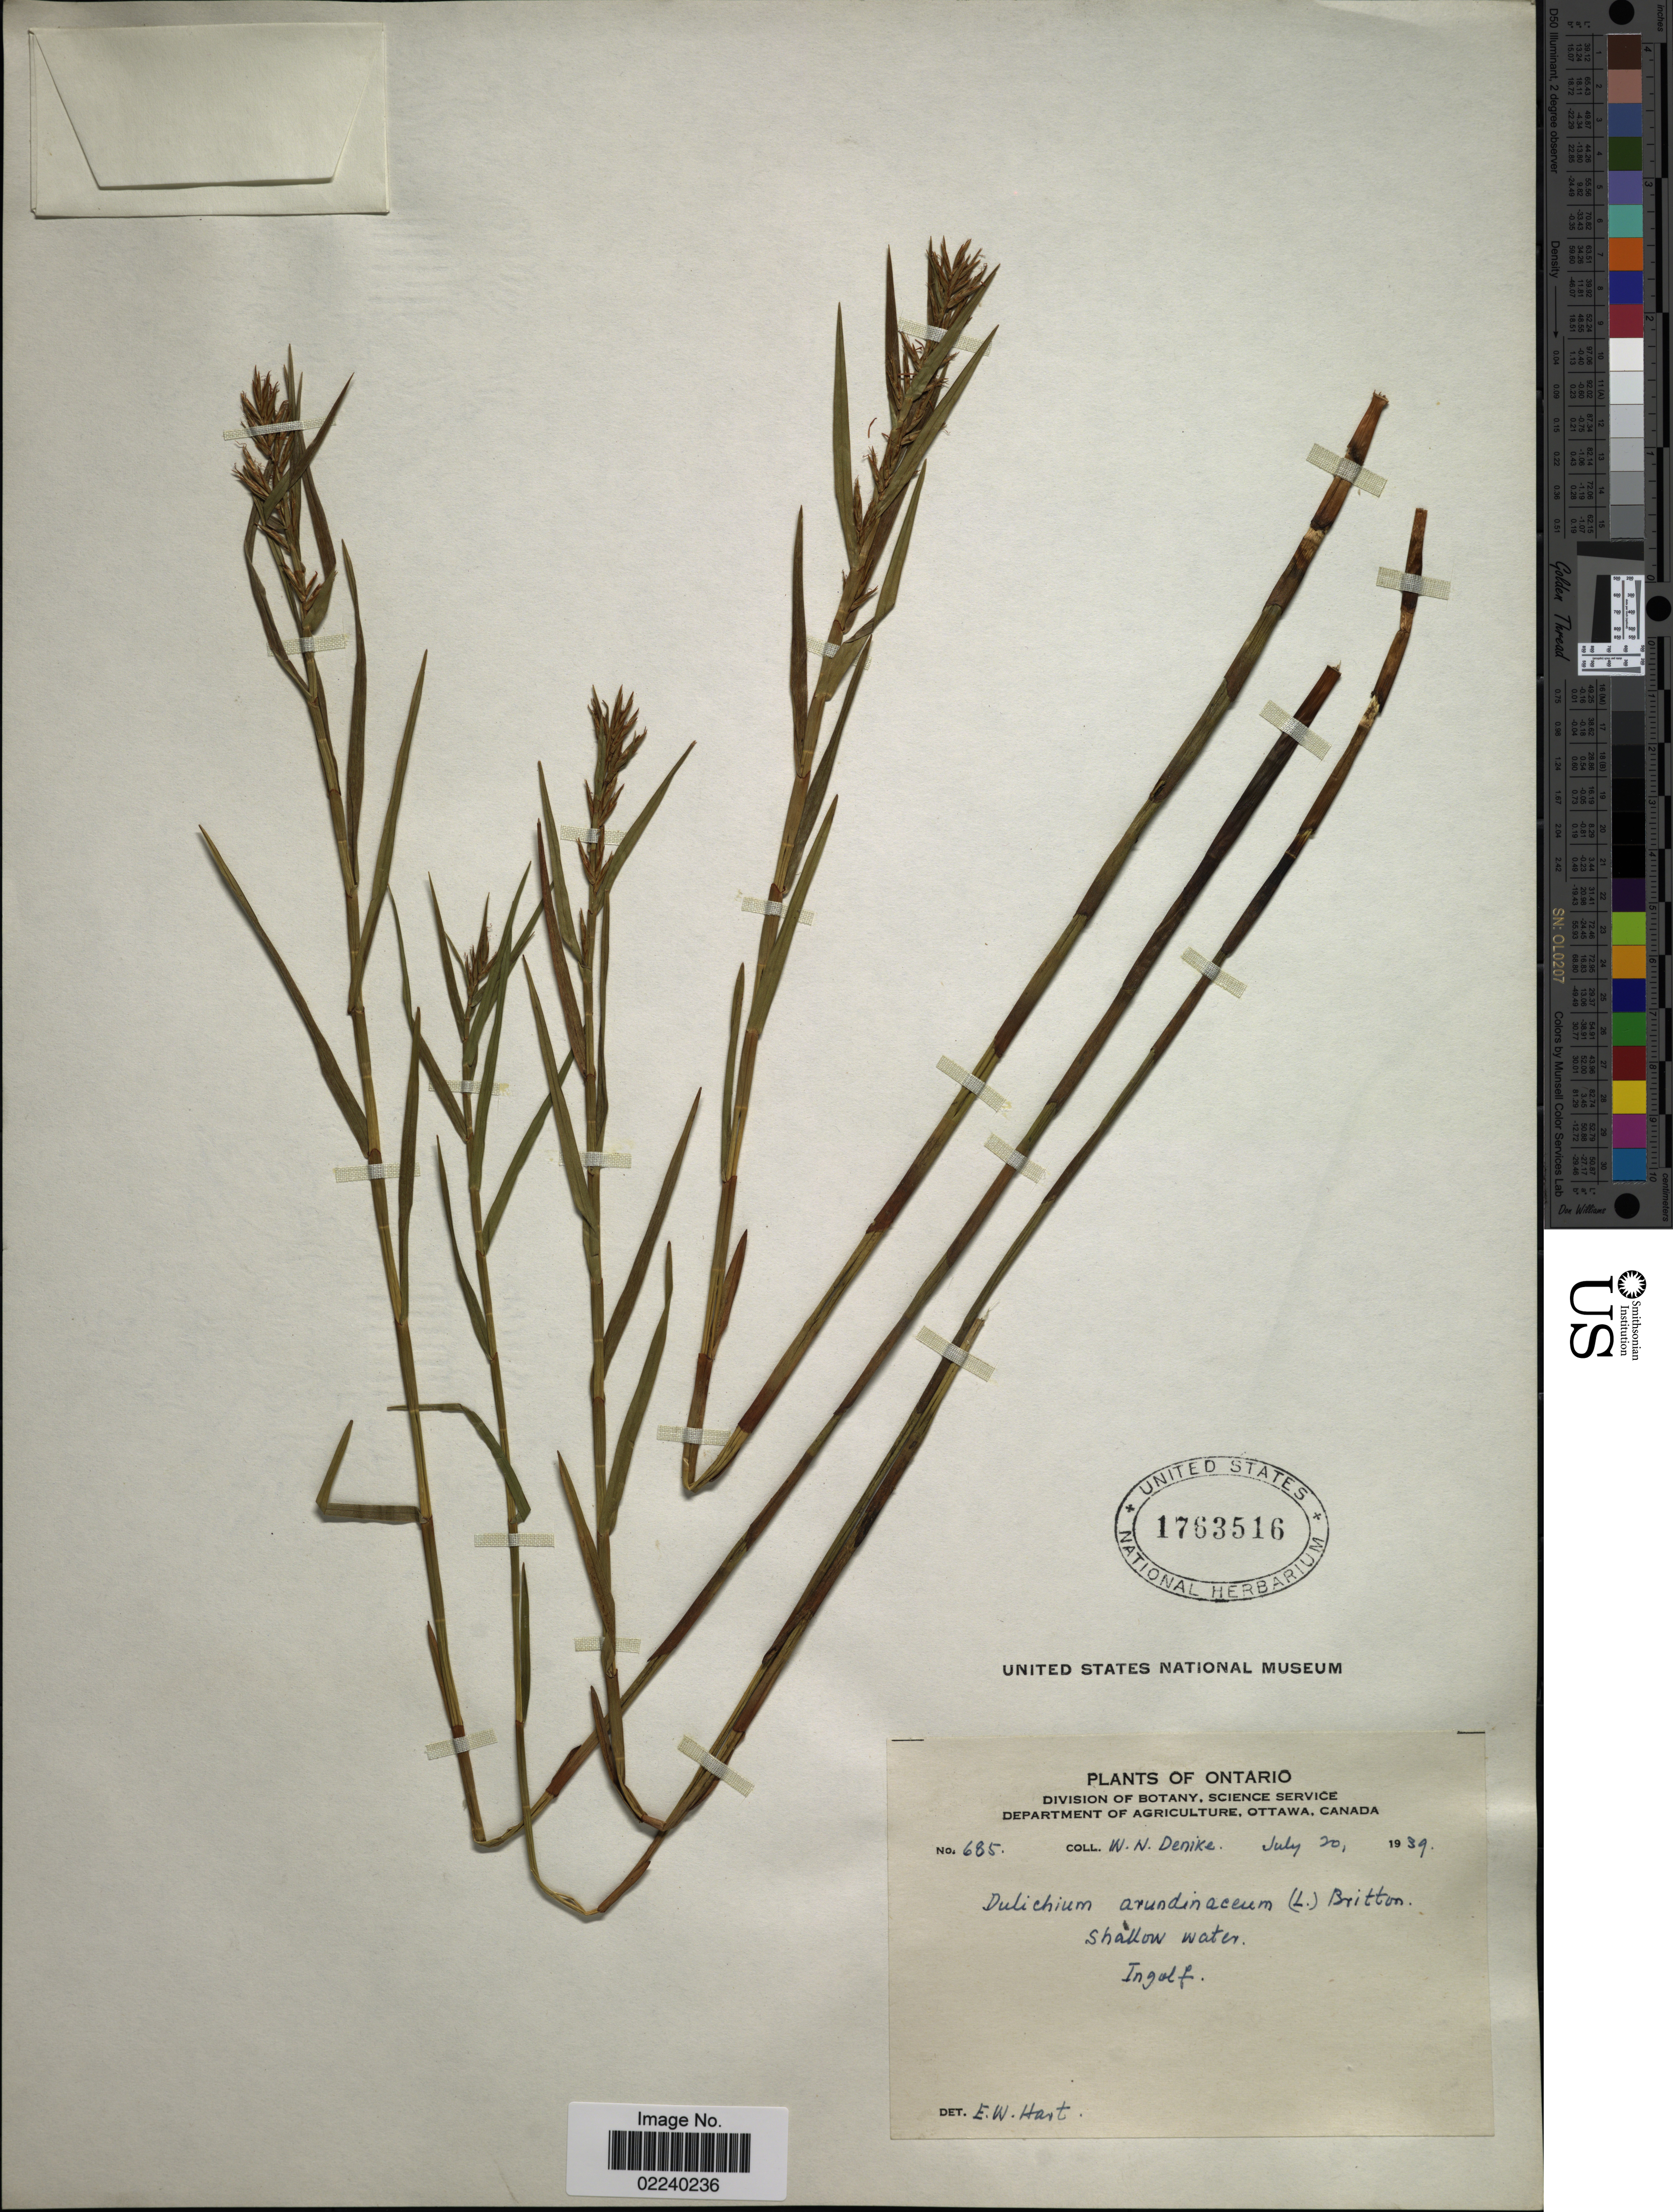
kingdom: Plantae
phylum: Tracheophyta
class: Liliopsida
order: Poales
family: Cyperaceae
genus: Dulichium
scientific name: Dulichium arundinaceum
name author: (L.) Britton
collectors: W. Denike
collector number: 685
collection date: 1939-01-20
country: Canada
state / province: Ontario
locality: Ingolf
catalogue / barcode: US 1763516